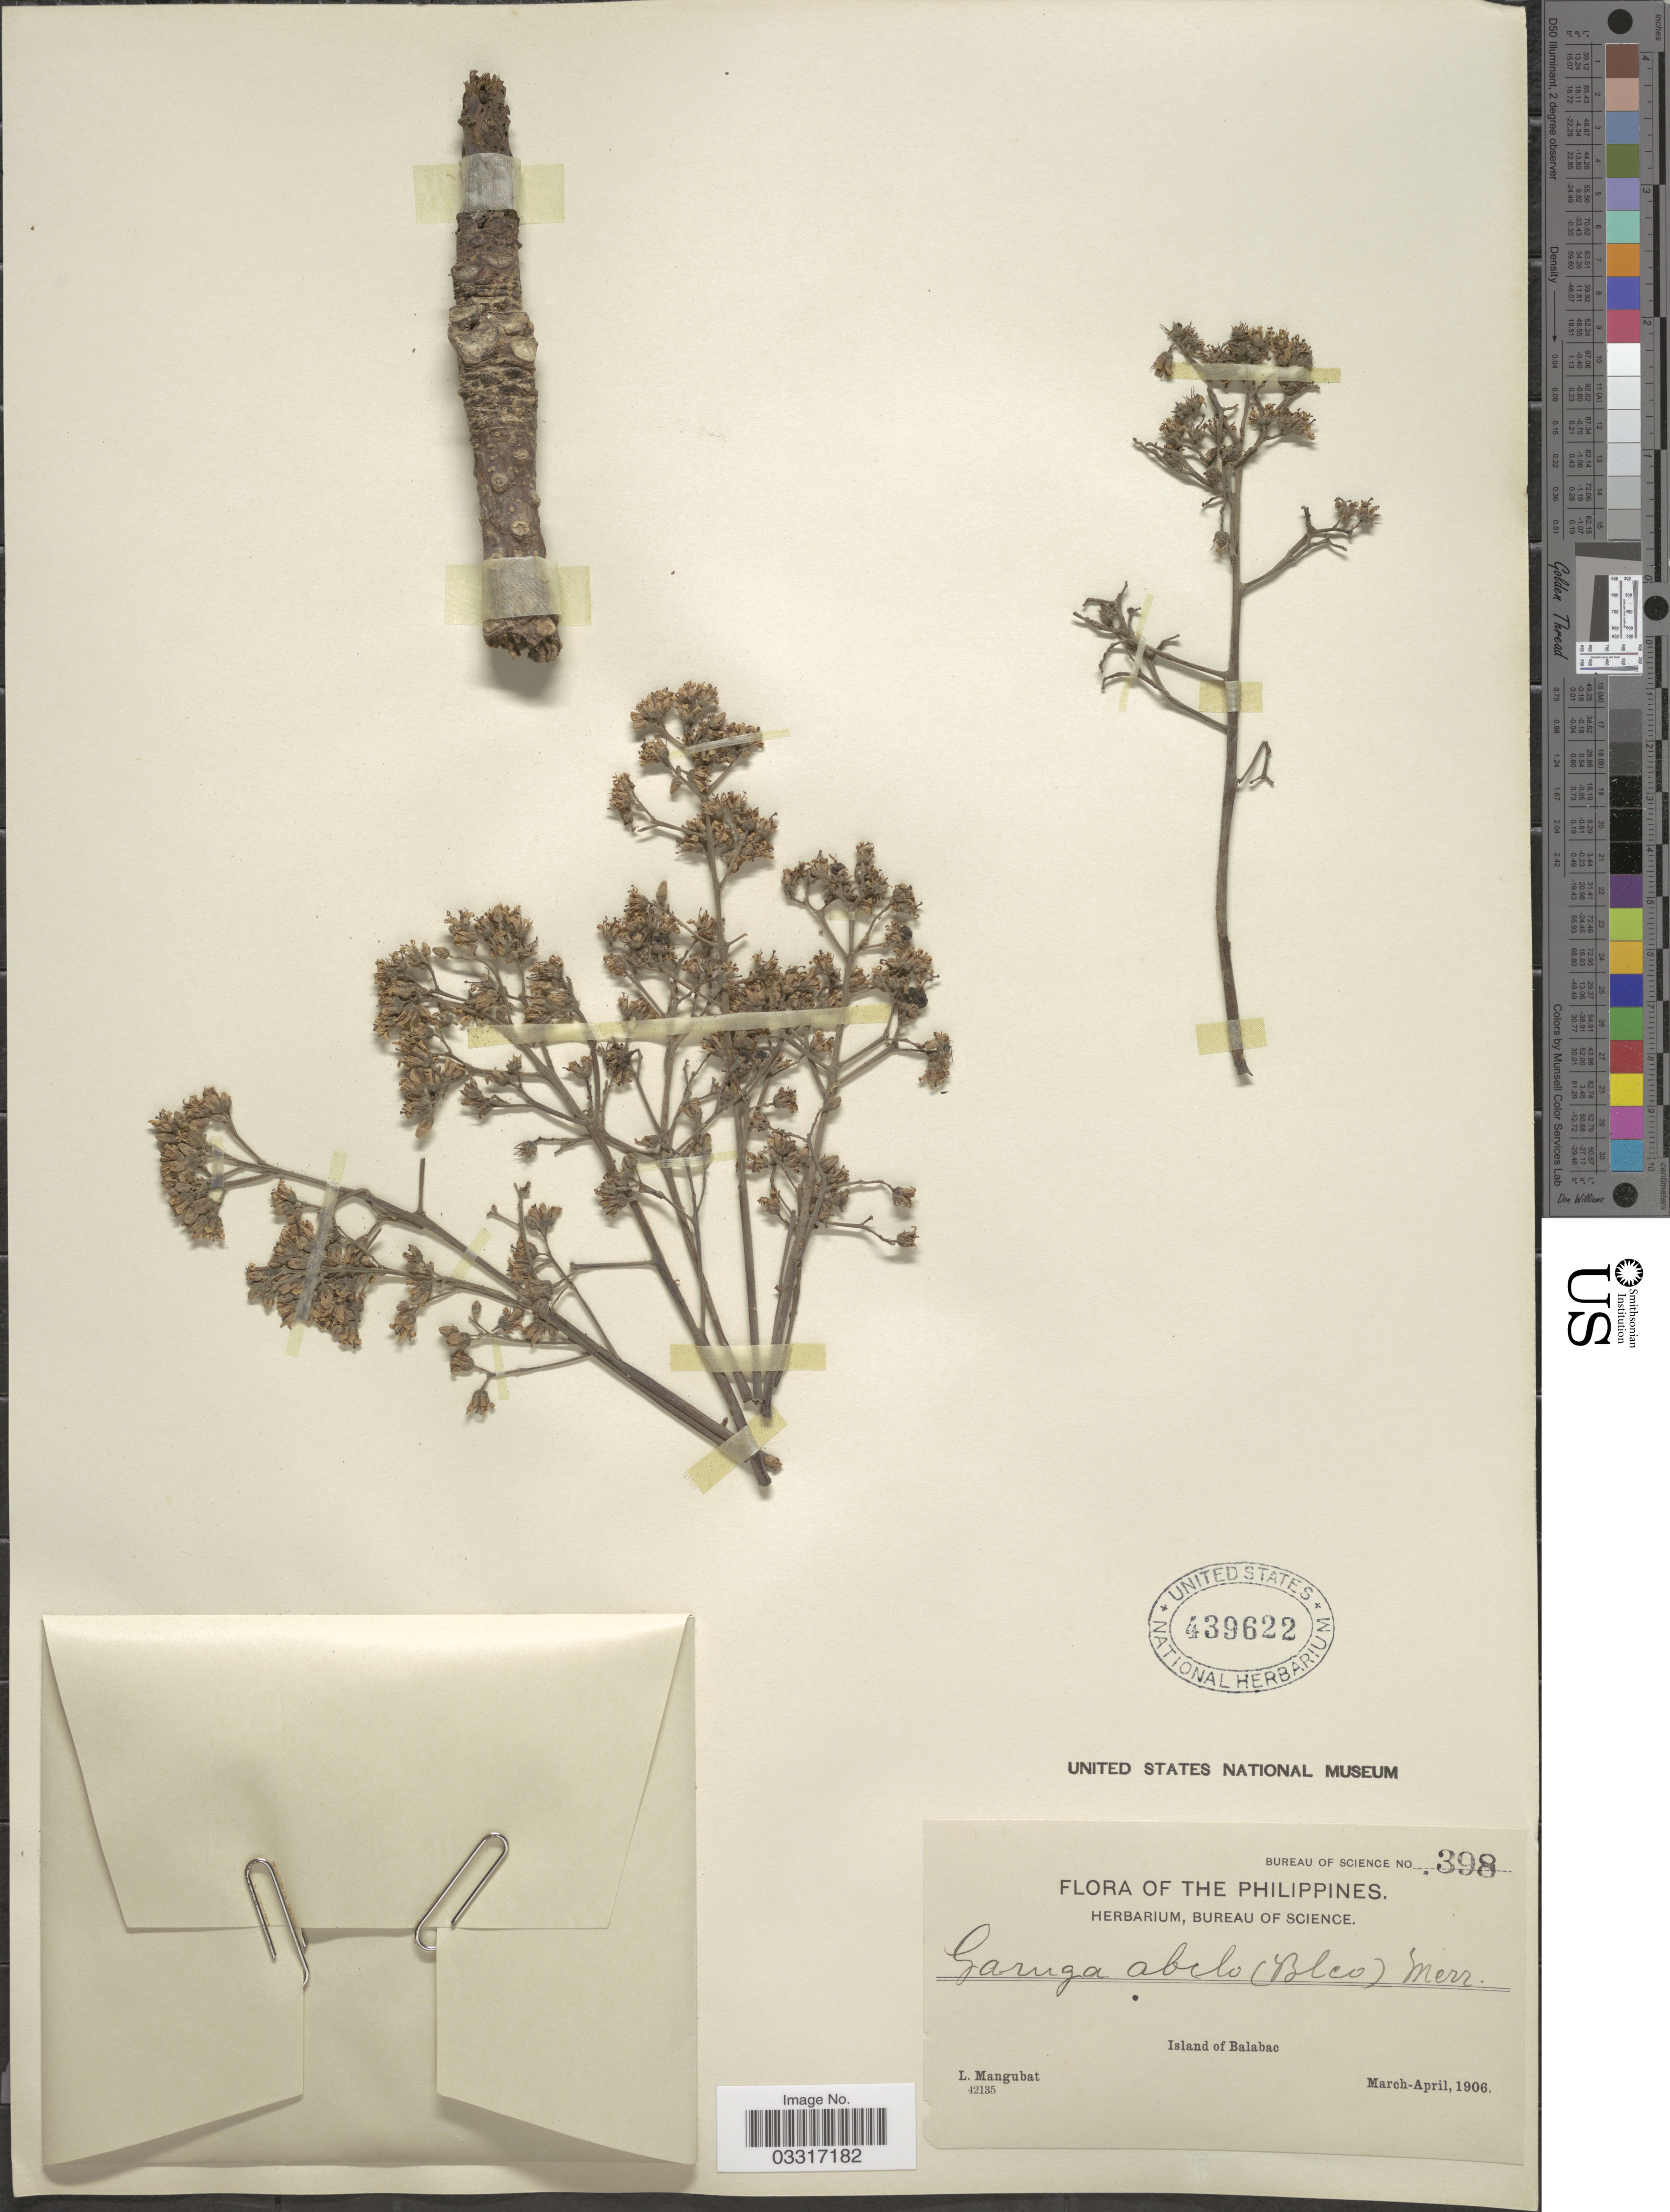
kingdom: Plantae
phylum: Tracheophyta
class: Magnoliopsida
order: Sapindales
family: Burseraceae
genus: Garuga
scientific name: Garuga floribunda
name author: Decne.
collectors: L. Mangubat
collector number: Bureau of Science 398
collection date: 1906-03/1906-04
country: Philippines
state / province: Mimaropa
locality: Island of Balabac.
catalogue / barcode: US 439622